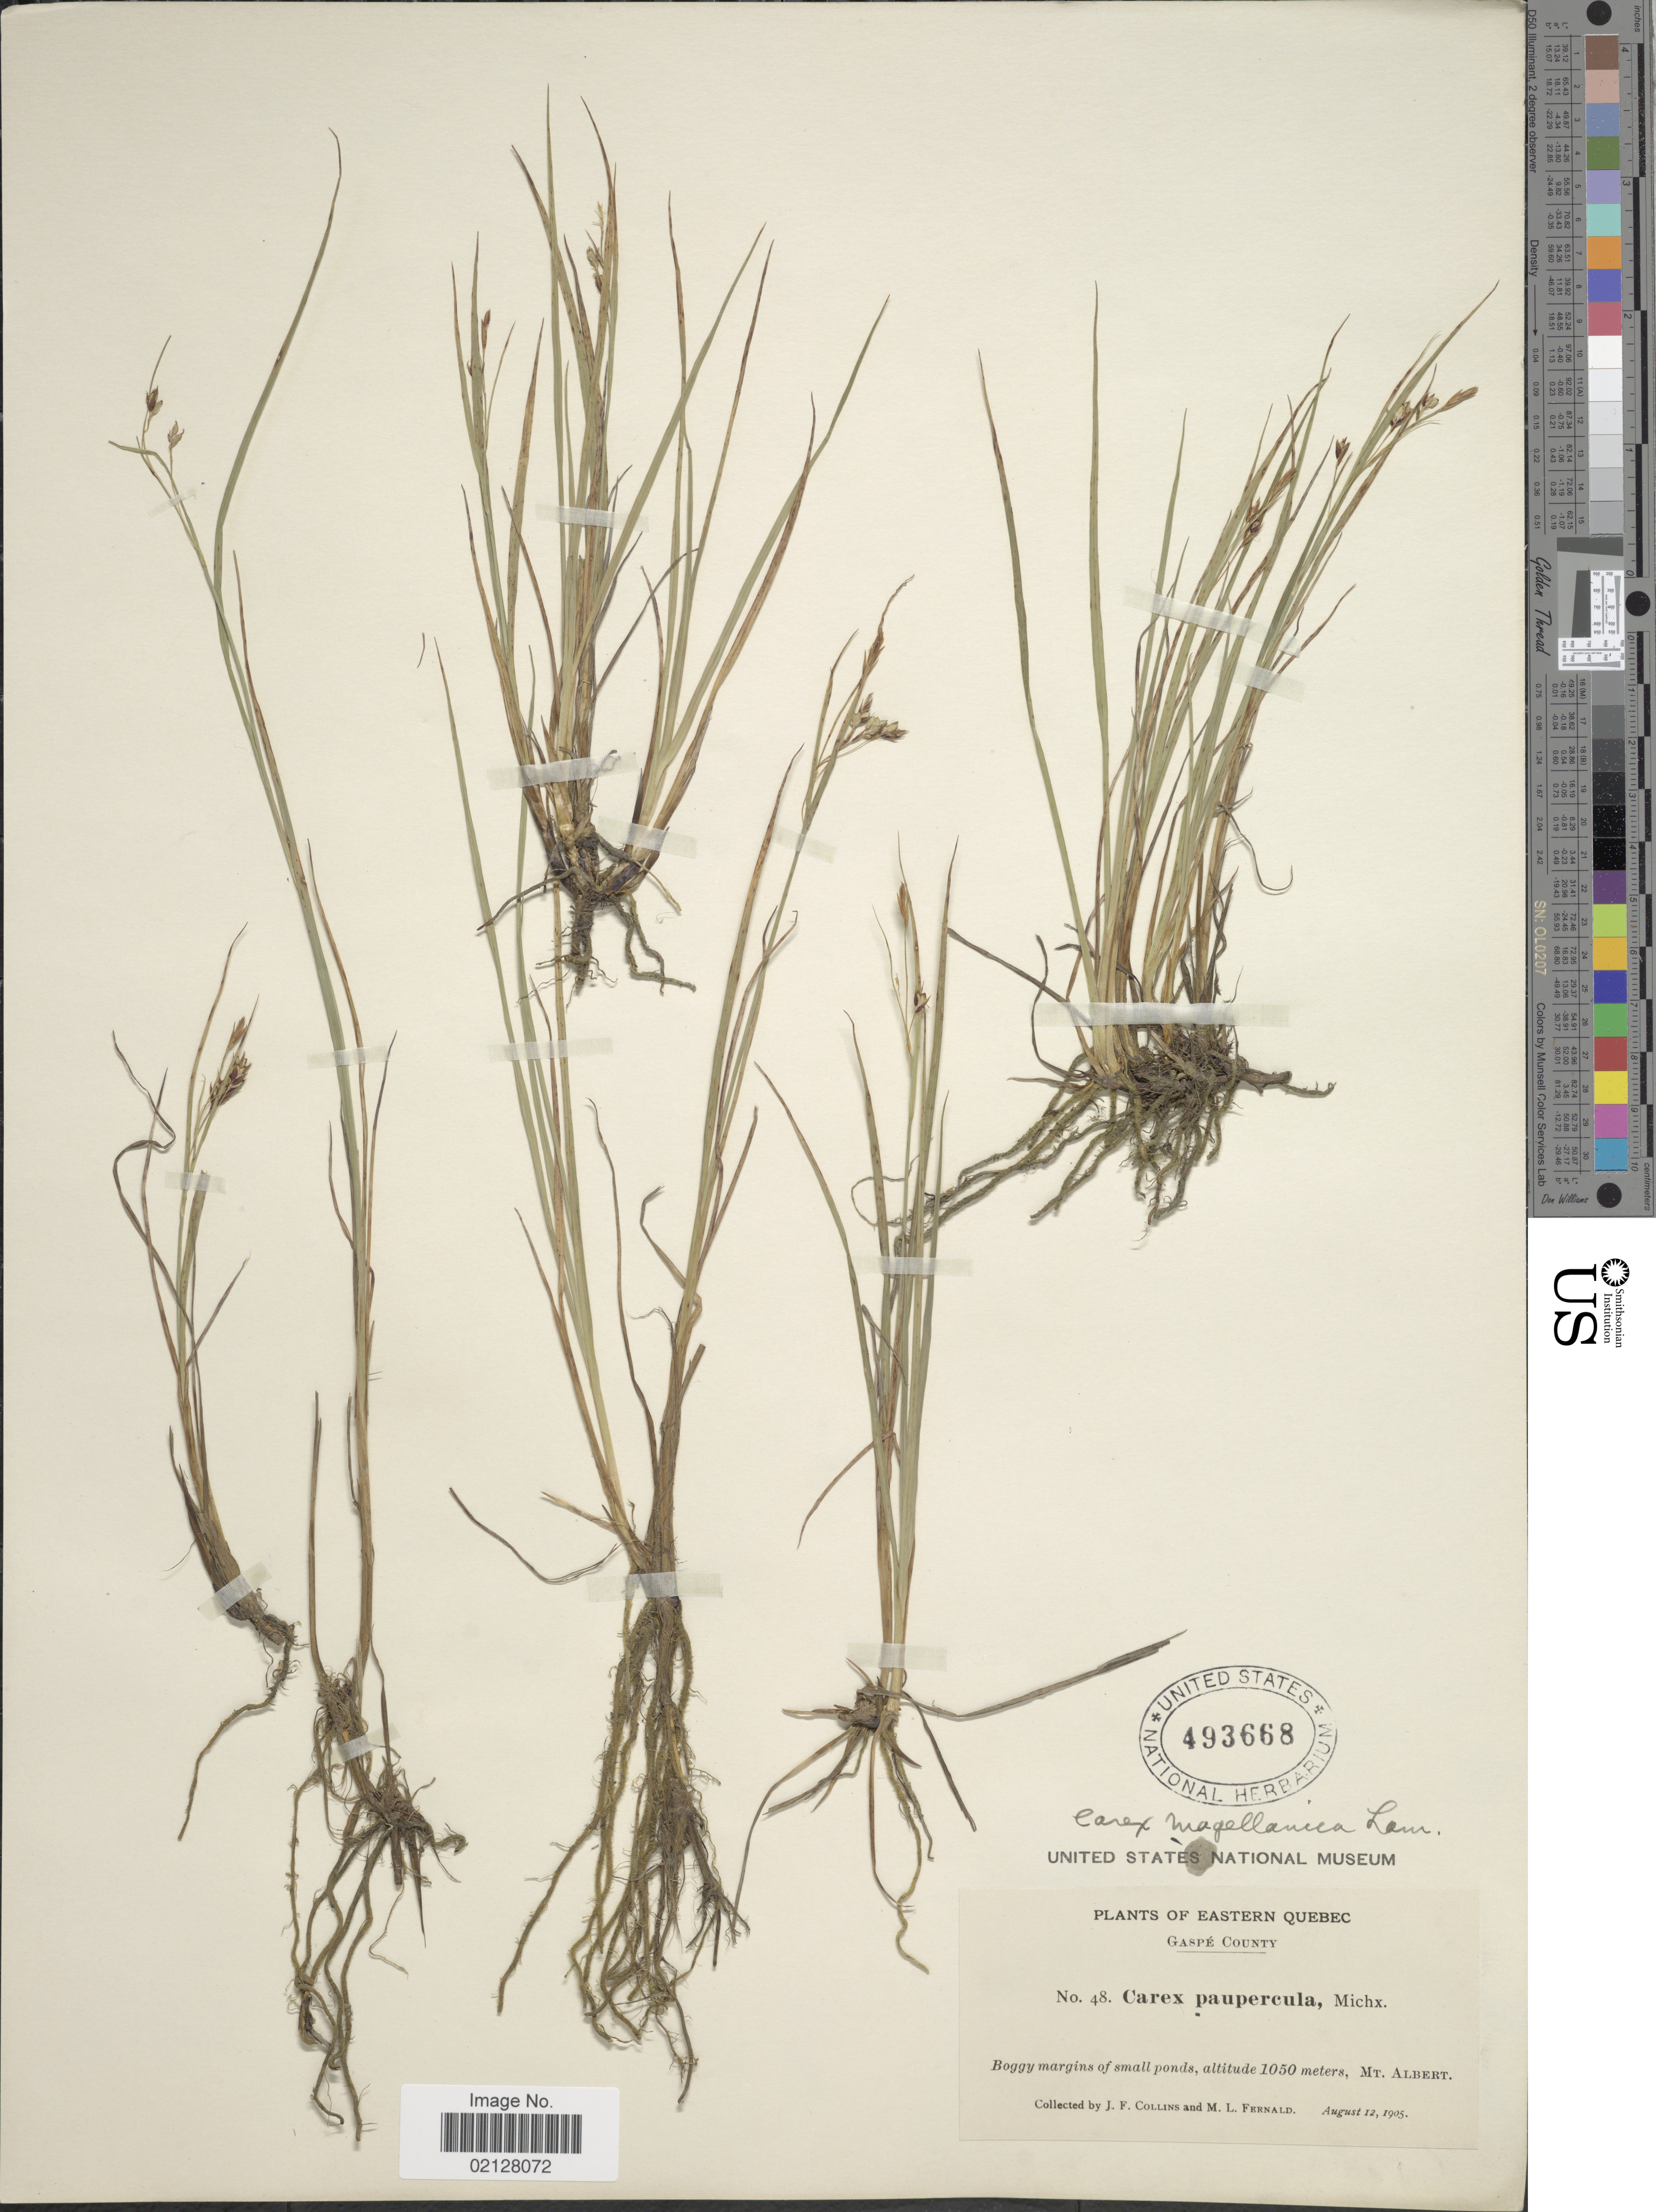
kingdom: Plantae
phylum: Tracheophyta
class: Liliopsida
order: Poales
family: Cyperaceae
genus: Carex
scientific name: Carex magellanica subsp. irrigua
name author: (Wahlenb.) Hiitonen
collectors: J. Collins & M. L. Fernald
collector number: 48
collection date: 1905-08-12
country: Canada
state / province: Quebec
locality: Eastern Quebec. Gaspe County. Boggy margins of small ponds, Mt. Albert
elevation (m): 1050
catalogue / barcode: US 493668